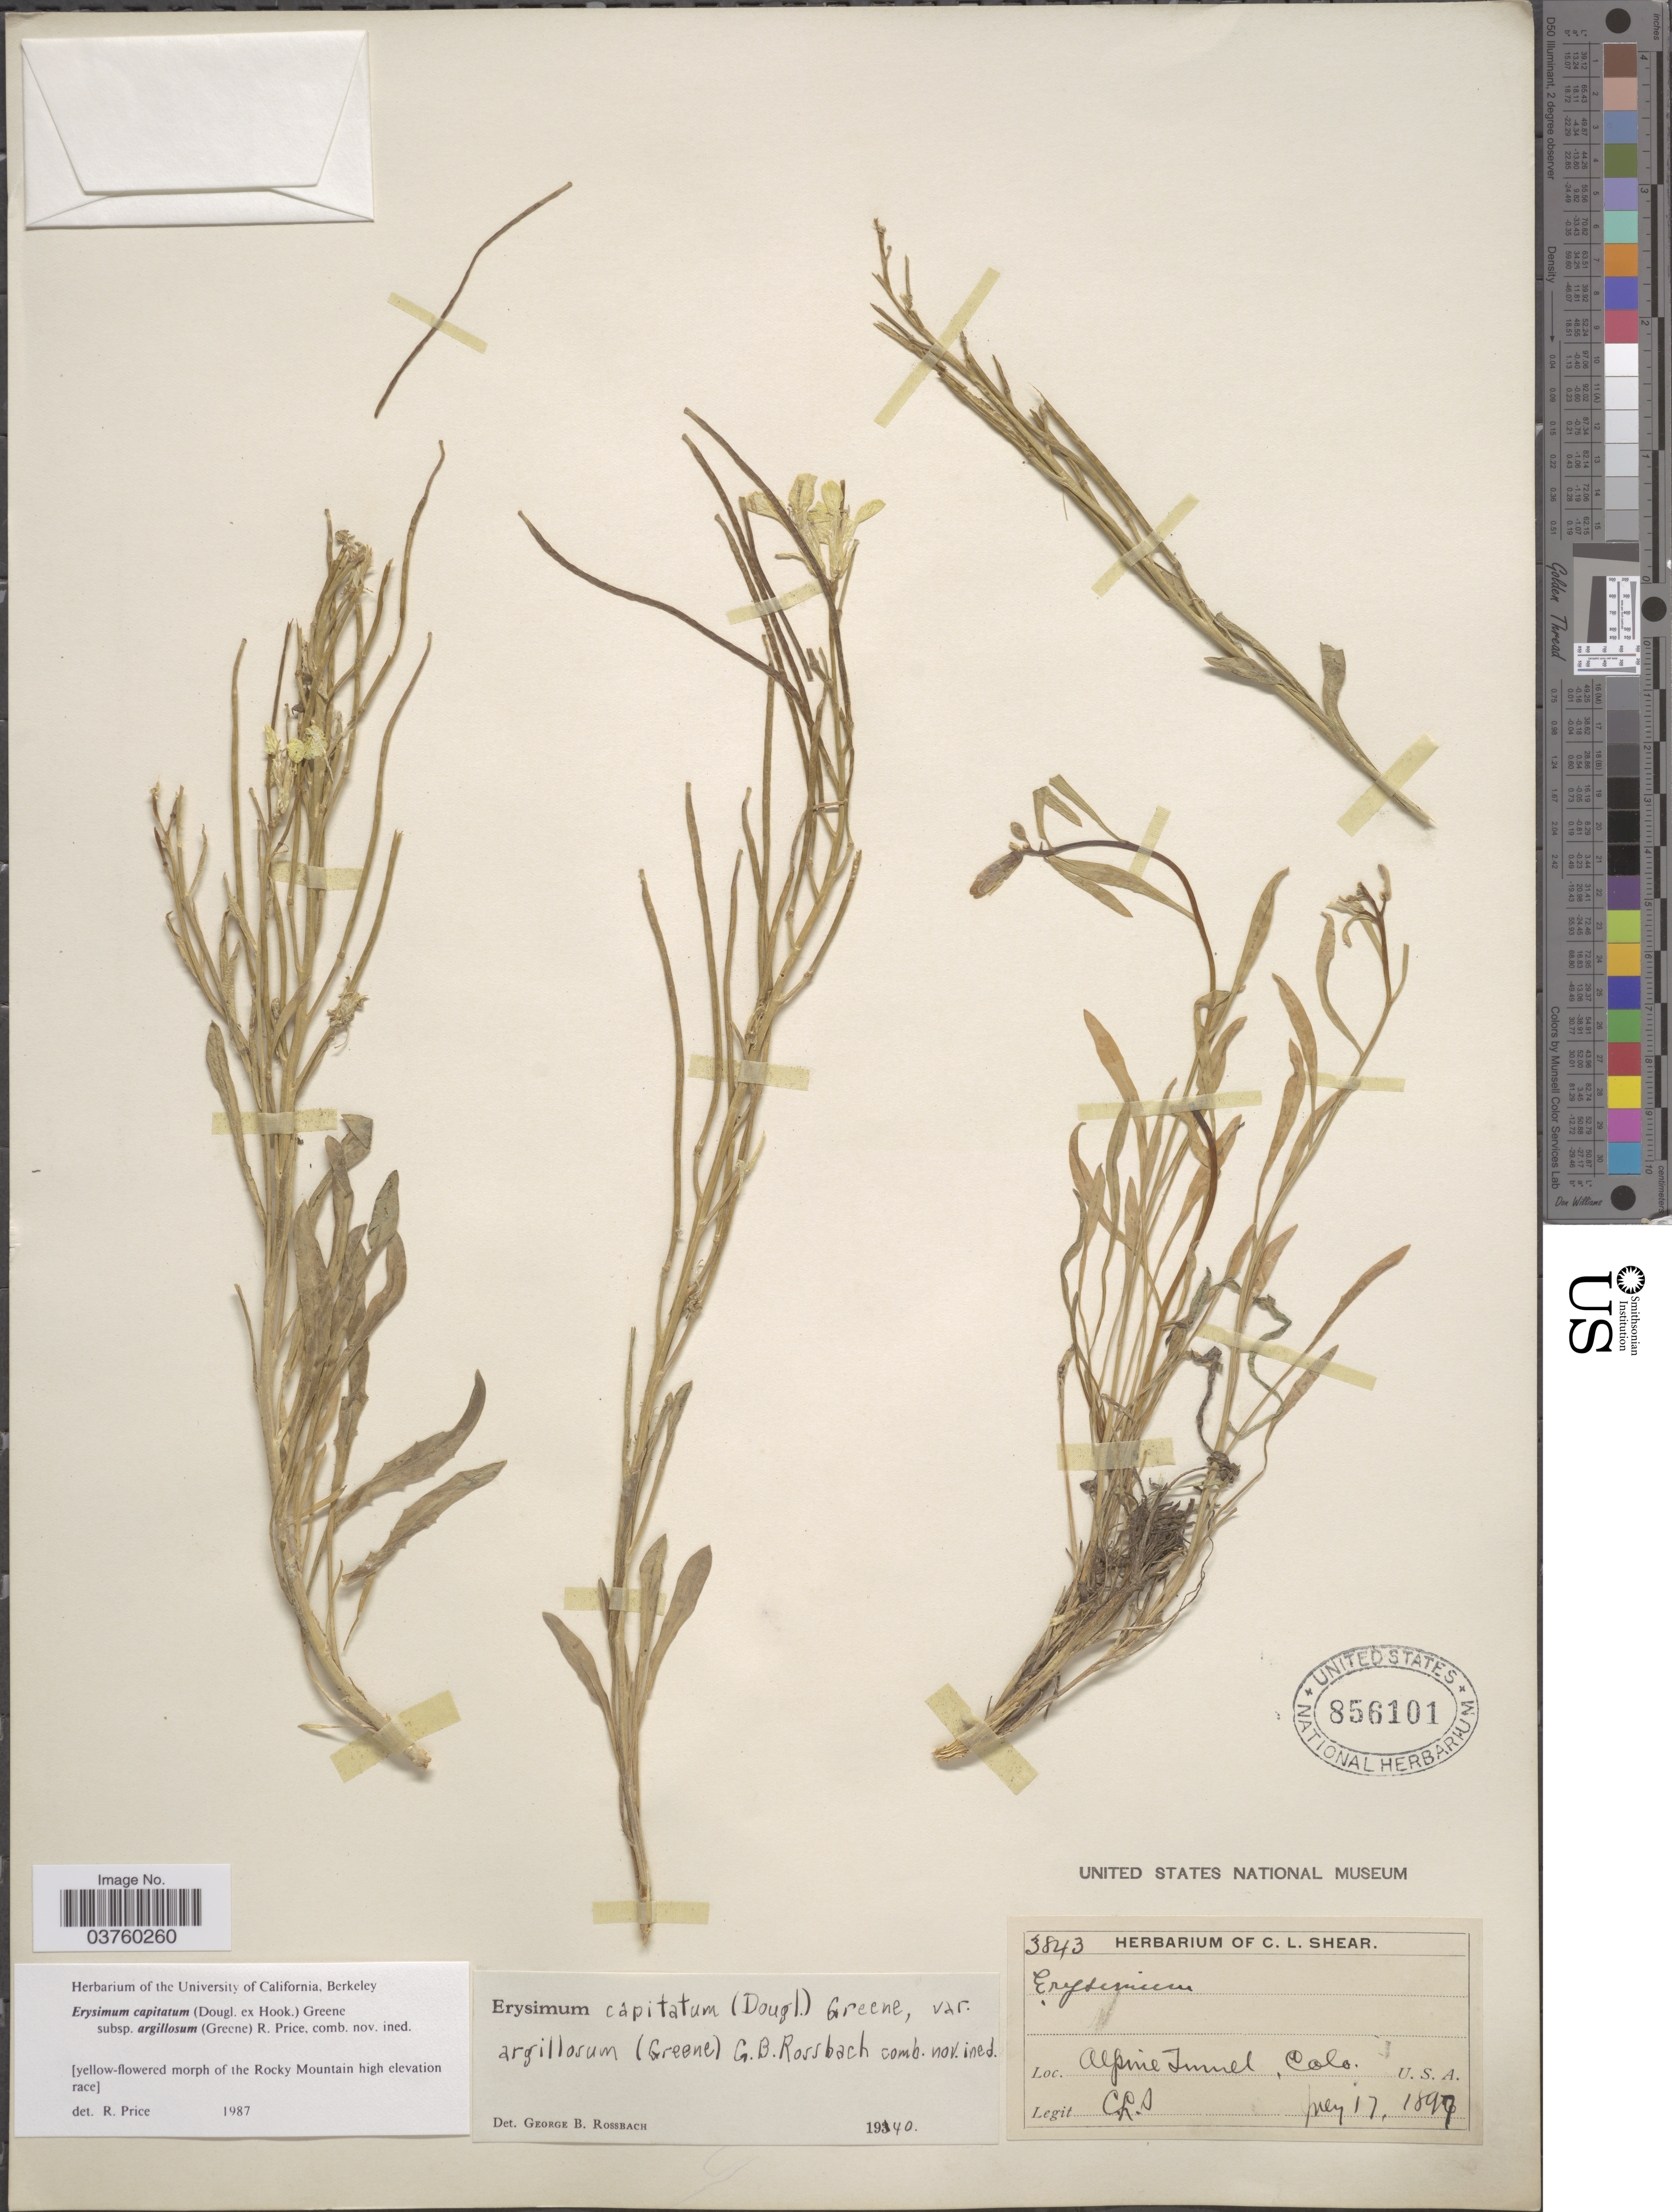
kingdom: Plantae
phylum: Tracheophyta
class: Magnoliopsida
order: Brassicales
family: Brassicaceae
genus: Erysimum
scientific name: Erysimum capitatum var. argillosum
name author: (Greene) R.J. Davis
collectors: C. L. Shear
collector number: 3843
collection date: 1897-07-17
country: United States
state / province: Colorado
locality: Alpine Tunnel.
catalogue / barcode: US 856101